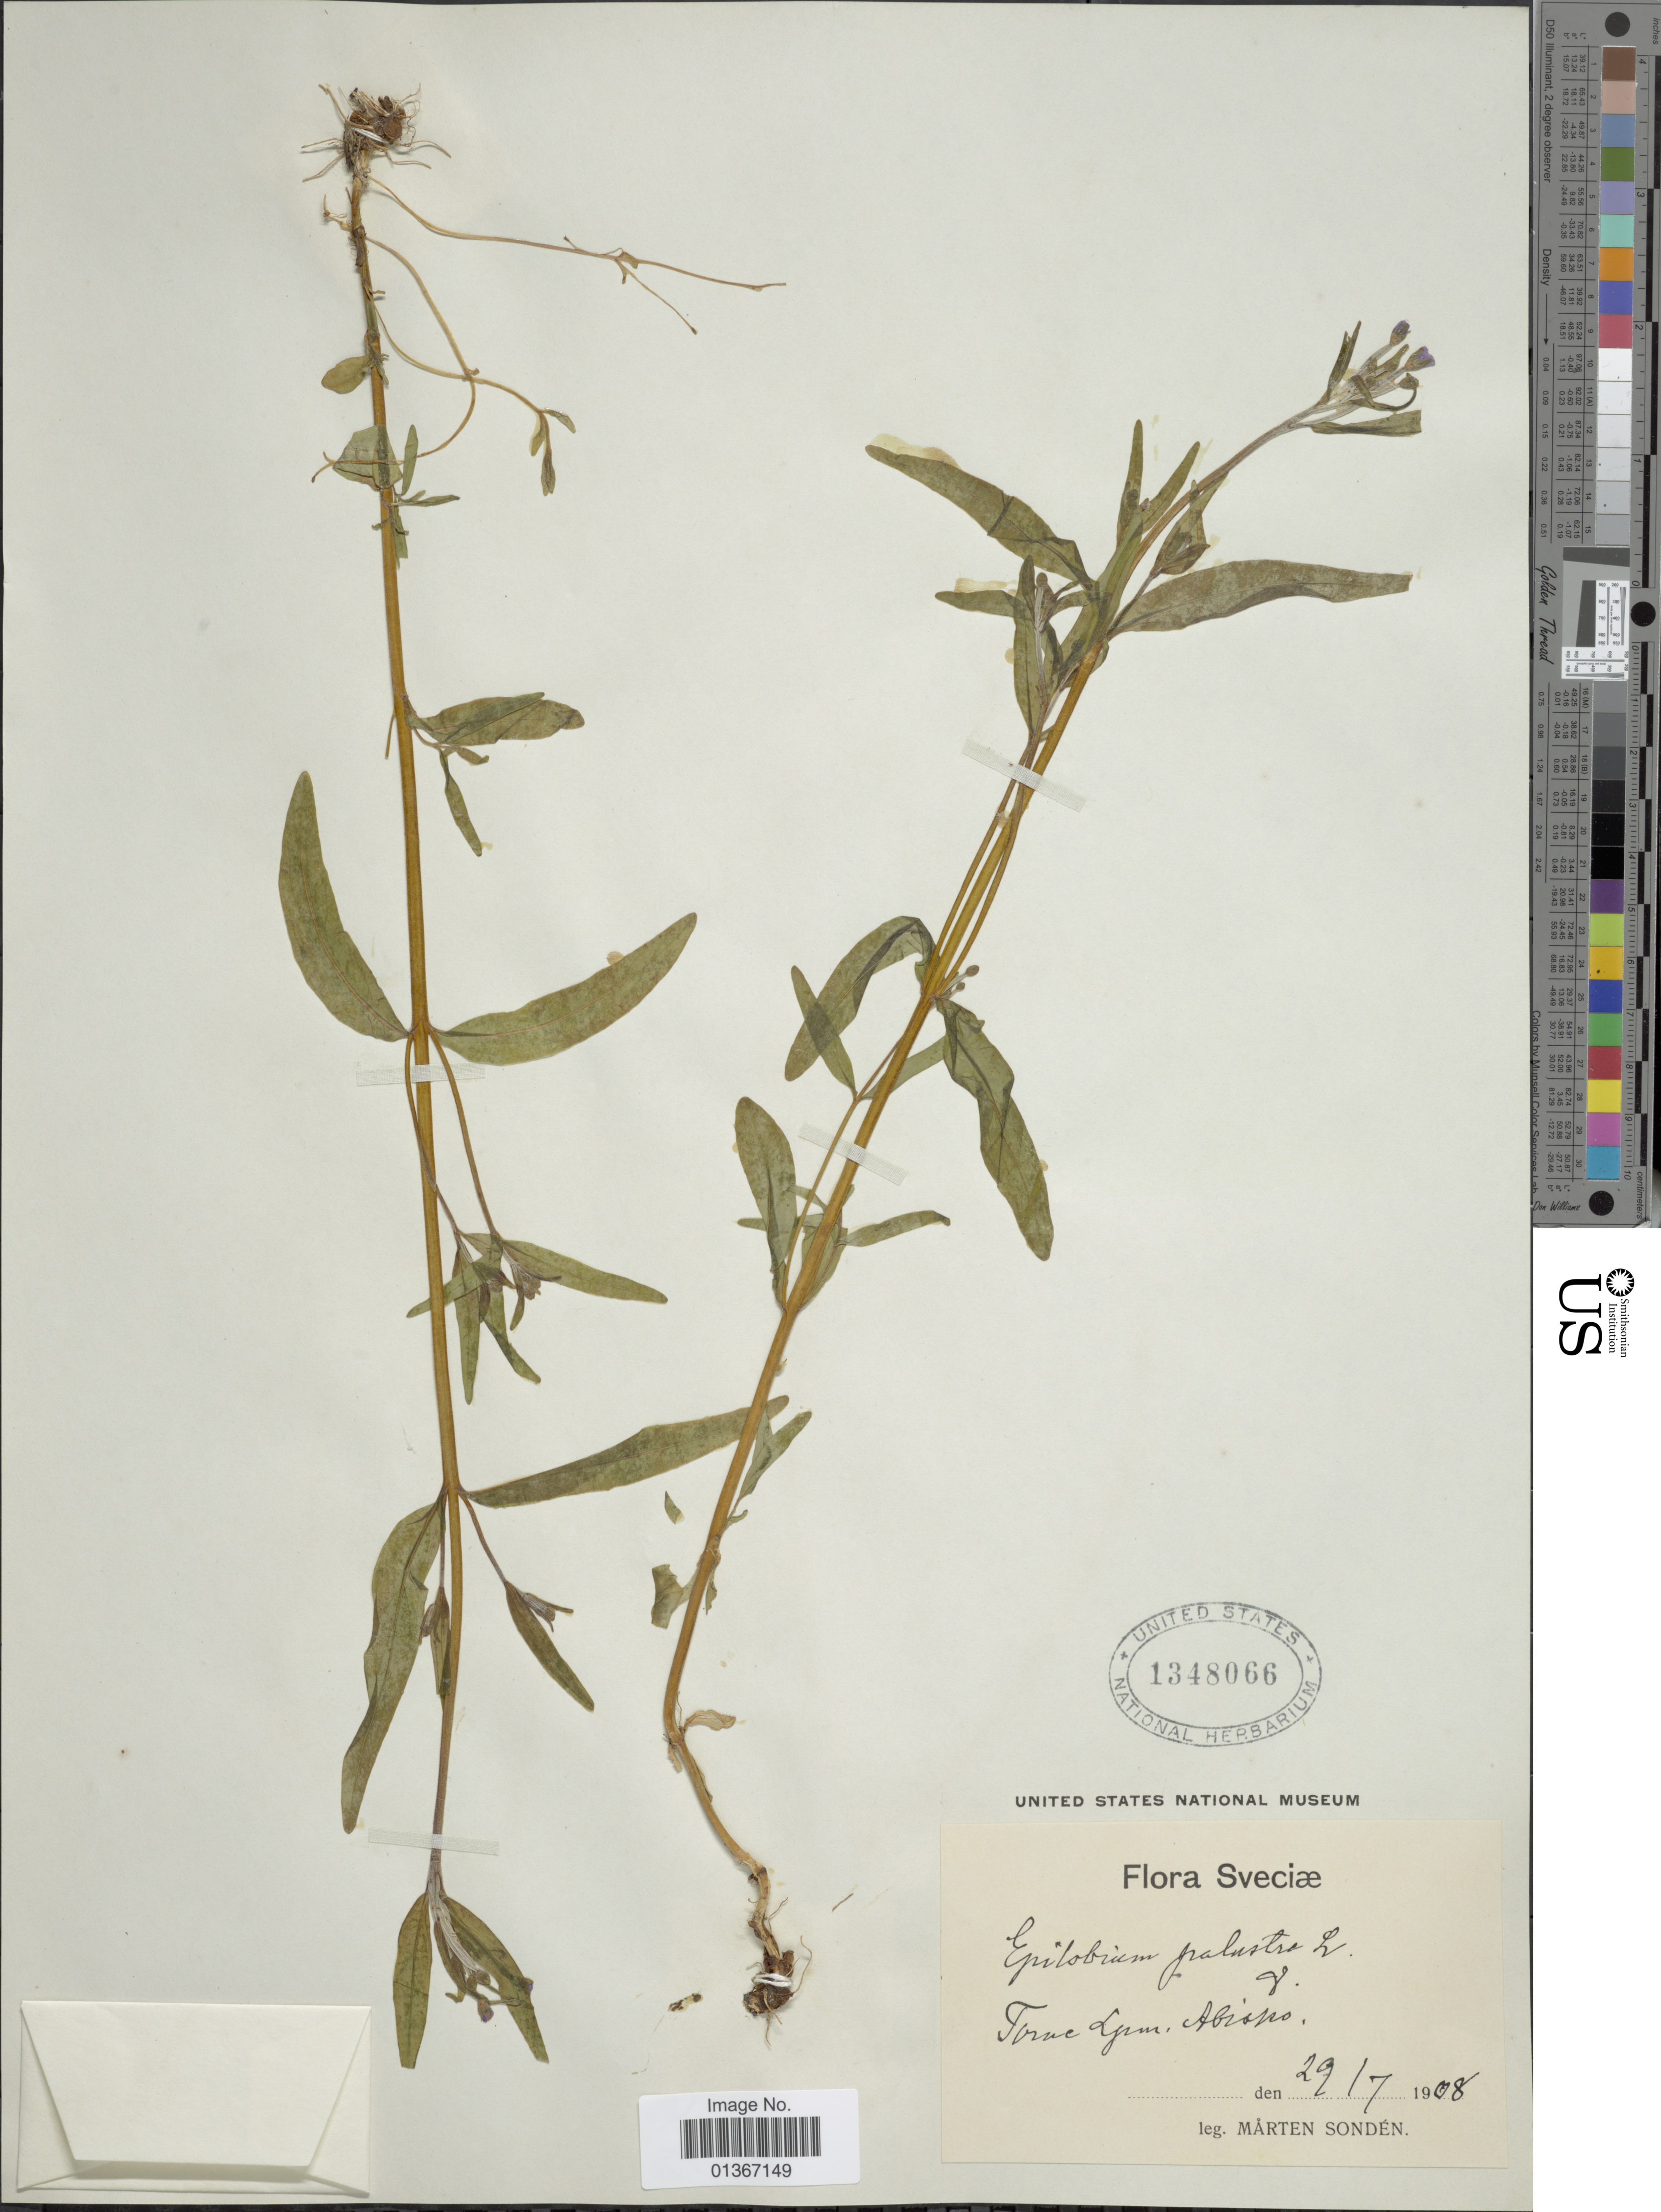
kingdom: Plantae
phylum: Tracheophyta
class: Magnoliopsida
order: Myrtales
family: Onagraceae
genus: Epilobium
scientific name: Epilobium palustre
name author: L.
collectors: M. Sondén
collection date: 1908-07-29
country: Sweden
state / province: Norrbotten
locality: Sveciæ. Torne Lpm. Abisko.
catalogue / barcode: US 1348066